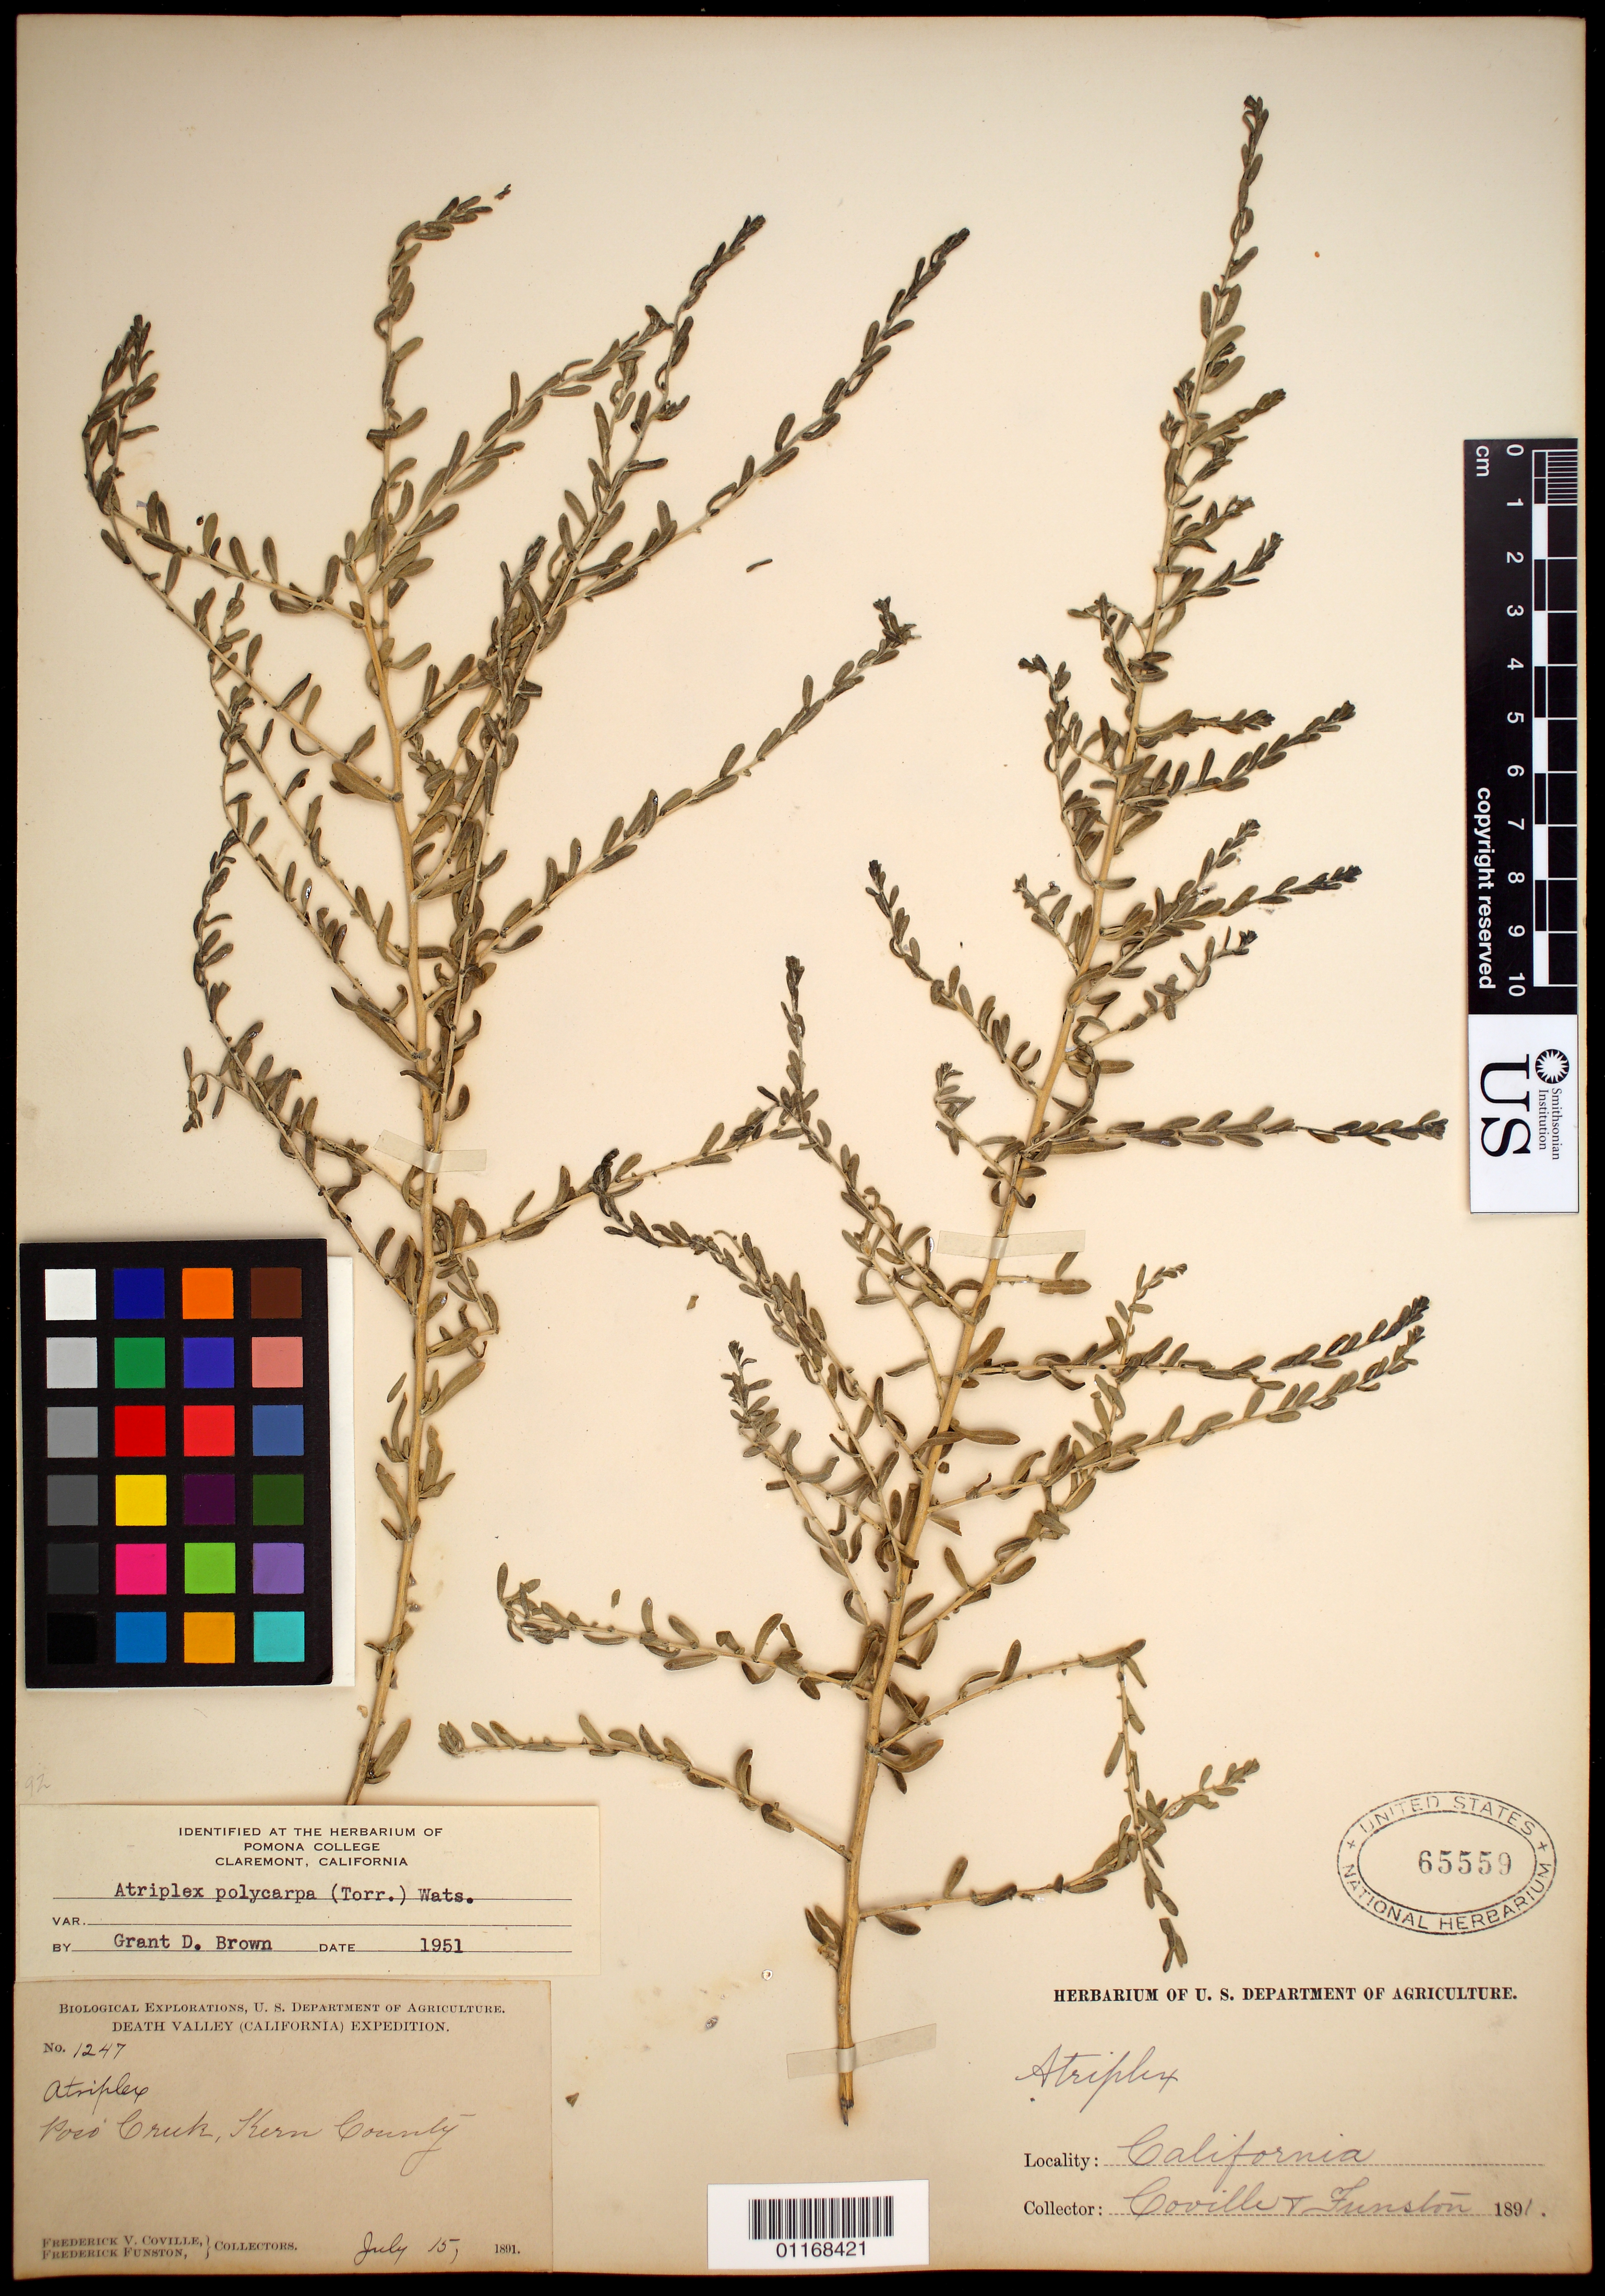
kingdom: Plantae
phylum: Tracheophyta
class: Magnoliopsida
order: Caryophyllales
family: Amaranthaceae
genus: Atriplex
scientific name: Atriplex polycarpa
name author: (Torr.) S. Watson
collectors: F. V. Coville & F. Funston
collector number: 1247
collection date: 1891-07-15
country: United States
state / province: California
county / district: Kern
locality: Poso Creek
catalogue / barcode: US 65559